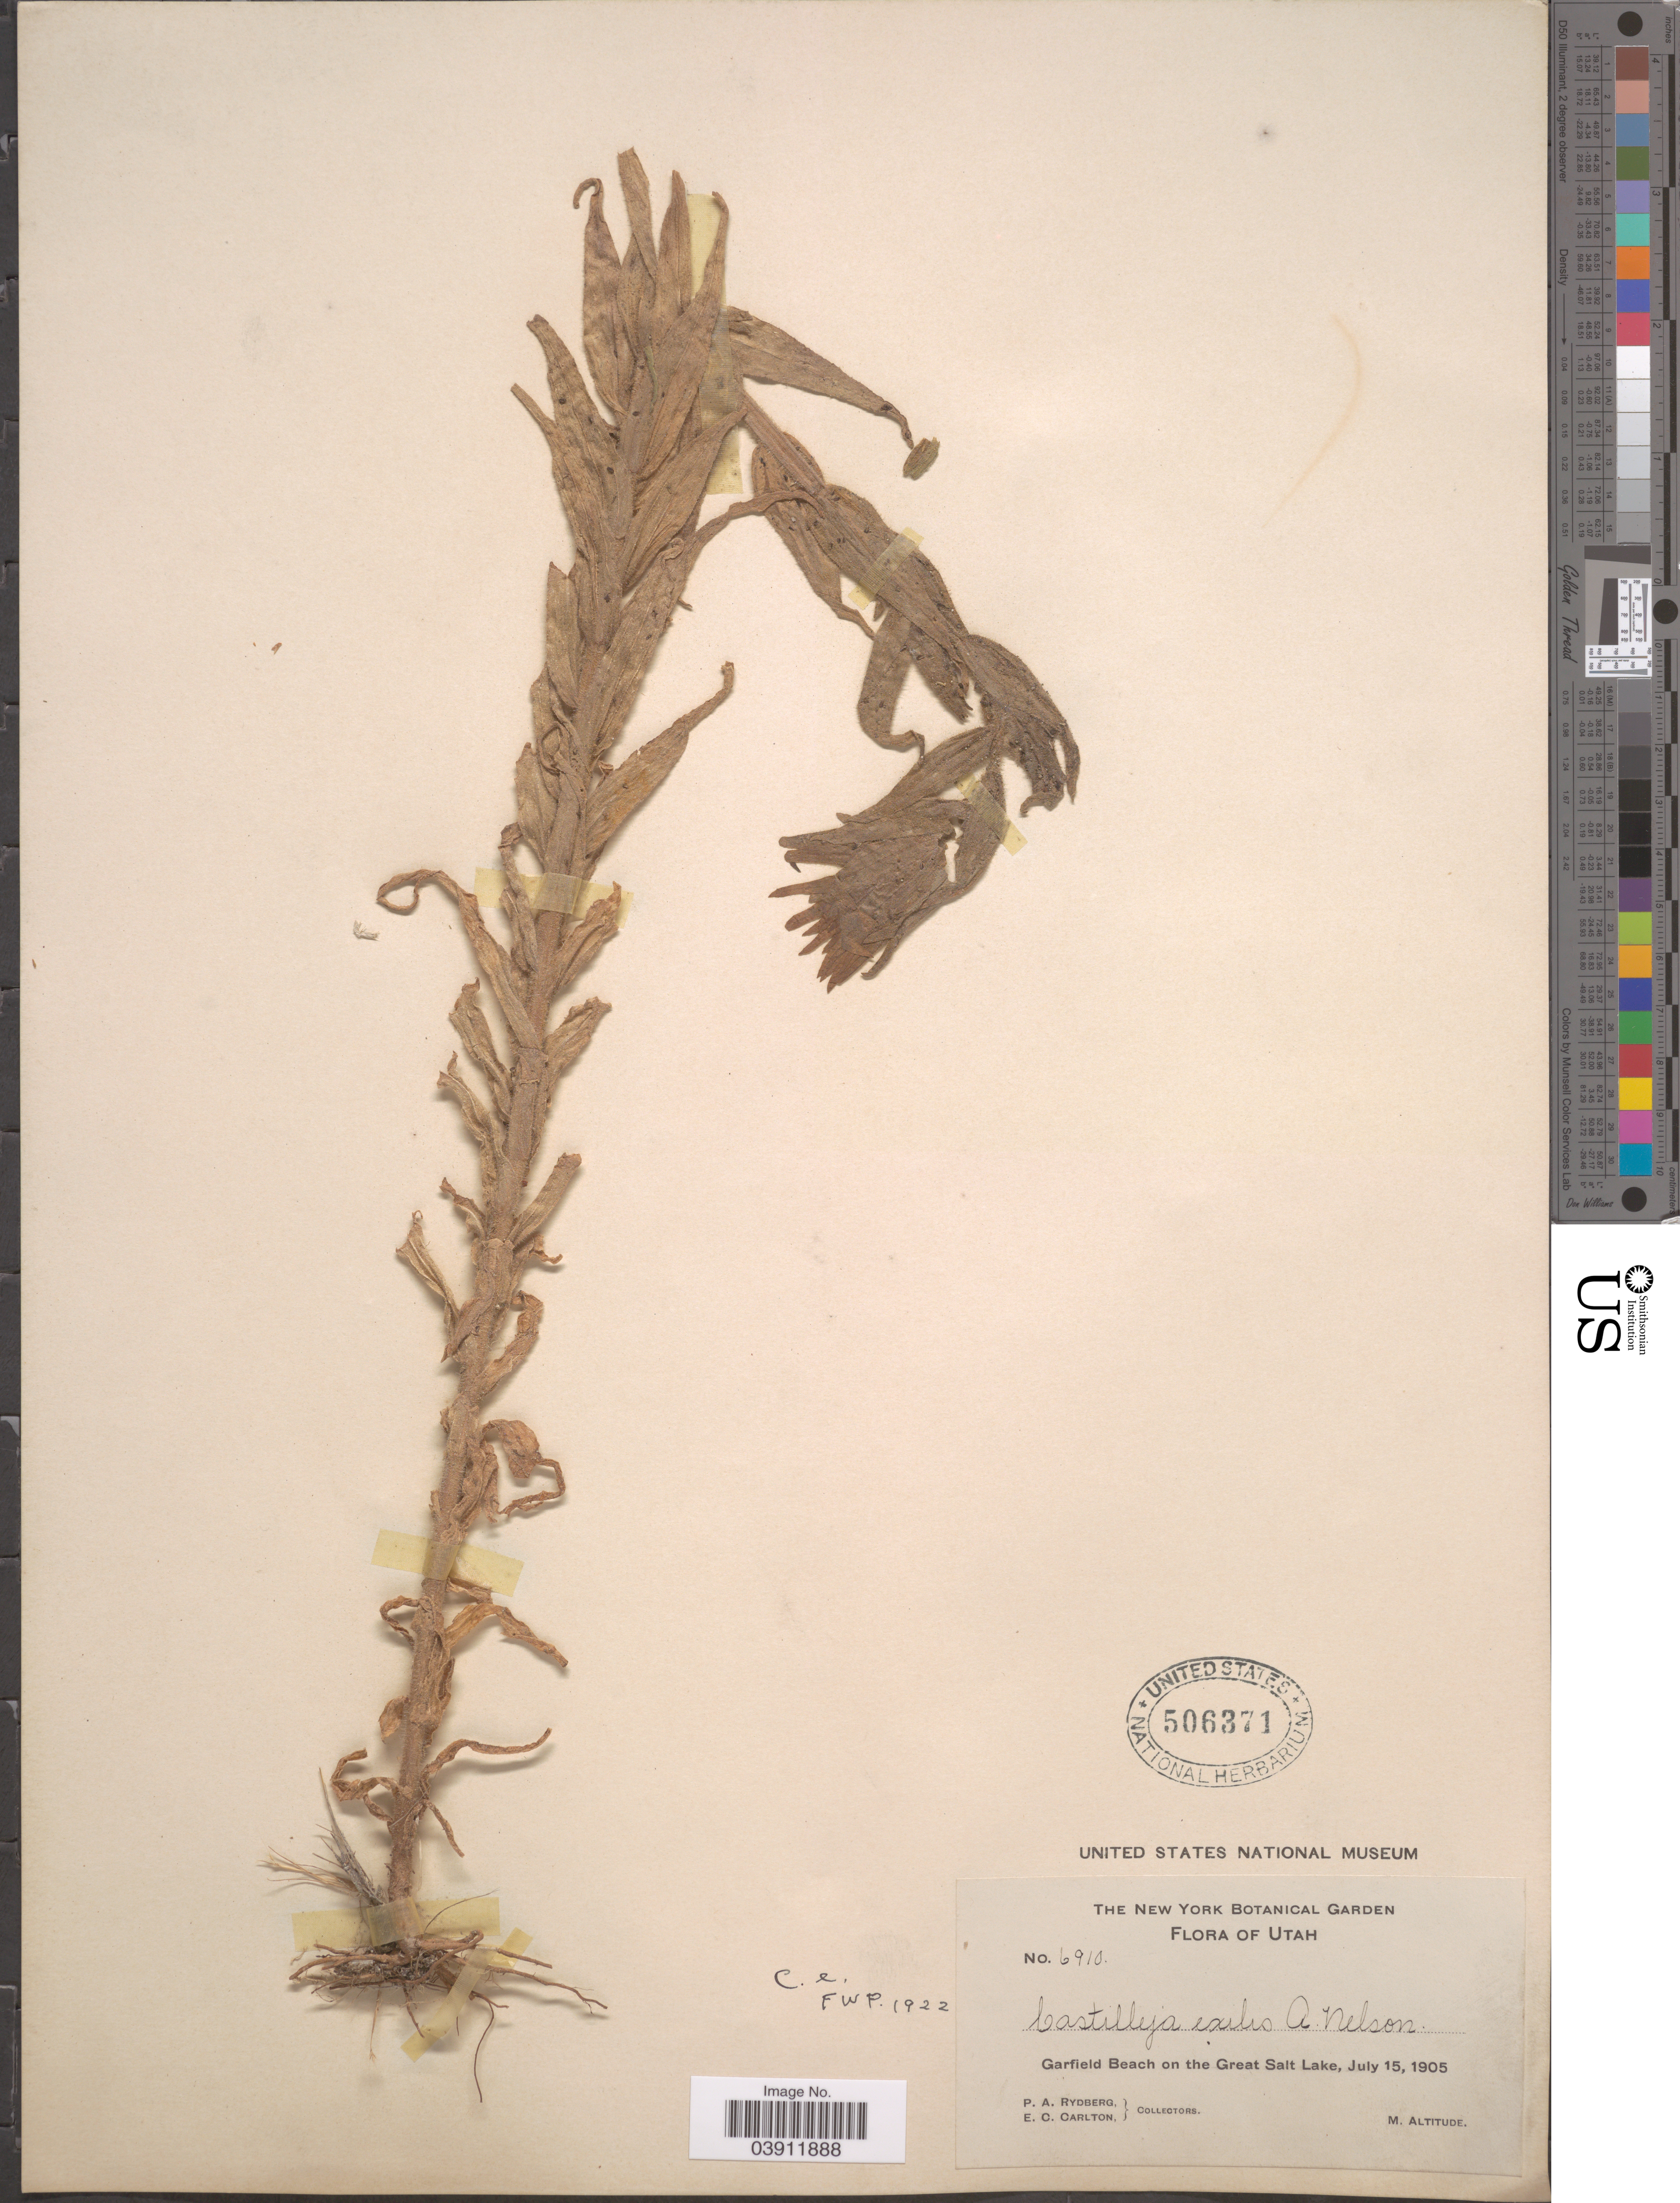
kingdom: Plantae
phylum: Tracheophyta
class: Magnoliopsida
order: Lamiales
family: Orobanchaceae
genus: Castilleja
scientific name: Castilleja exilis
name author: A. Nelson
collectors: P. A. Rydberg & E. Carlton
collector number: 6910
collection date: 1905-07-15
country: United States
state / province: Utah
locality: Garfield Beach on the Great Salt Lake.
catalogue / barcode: US 506371